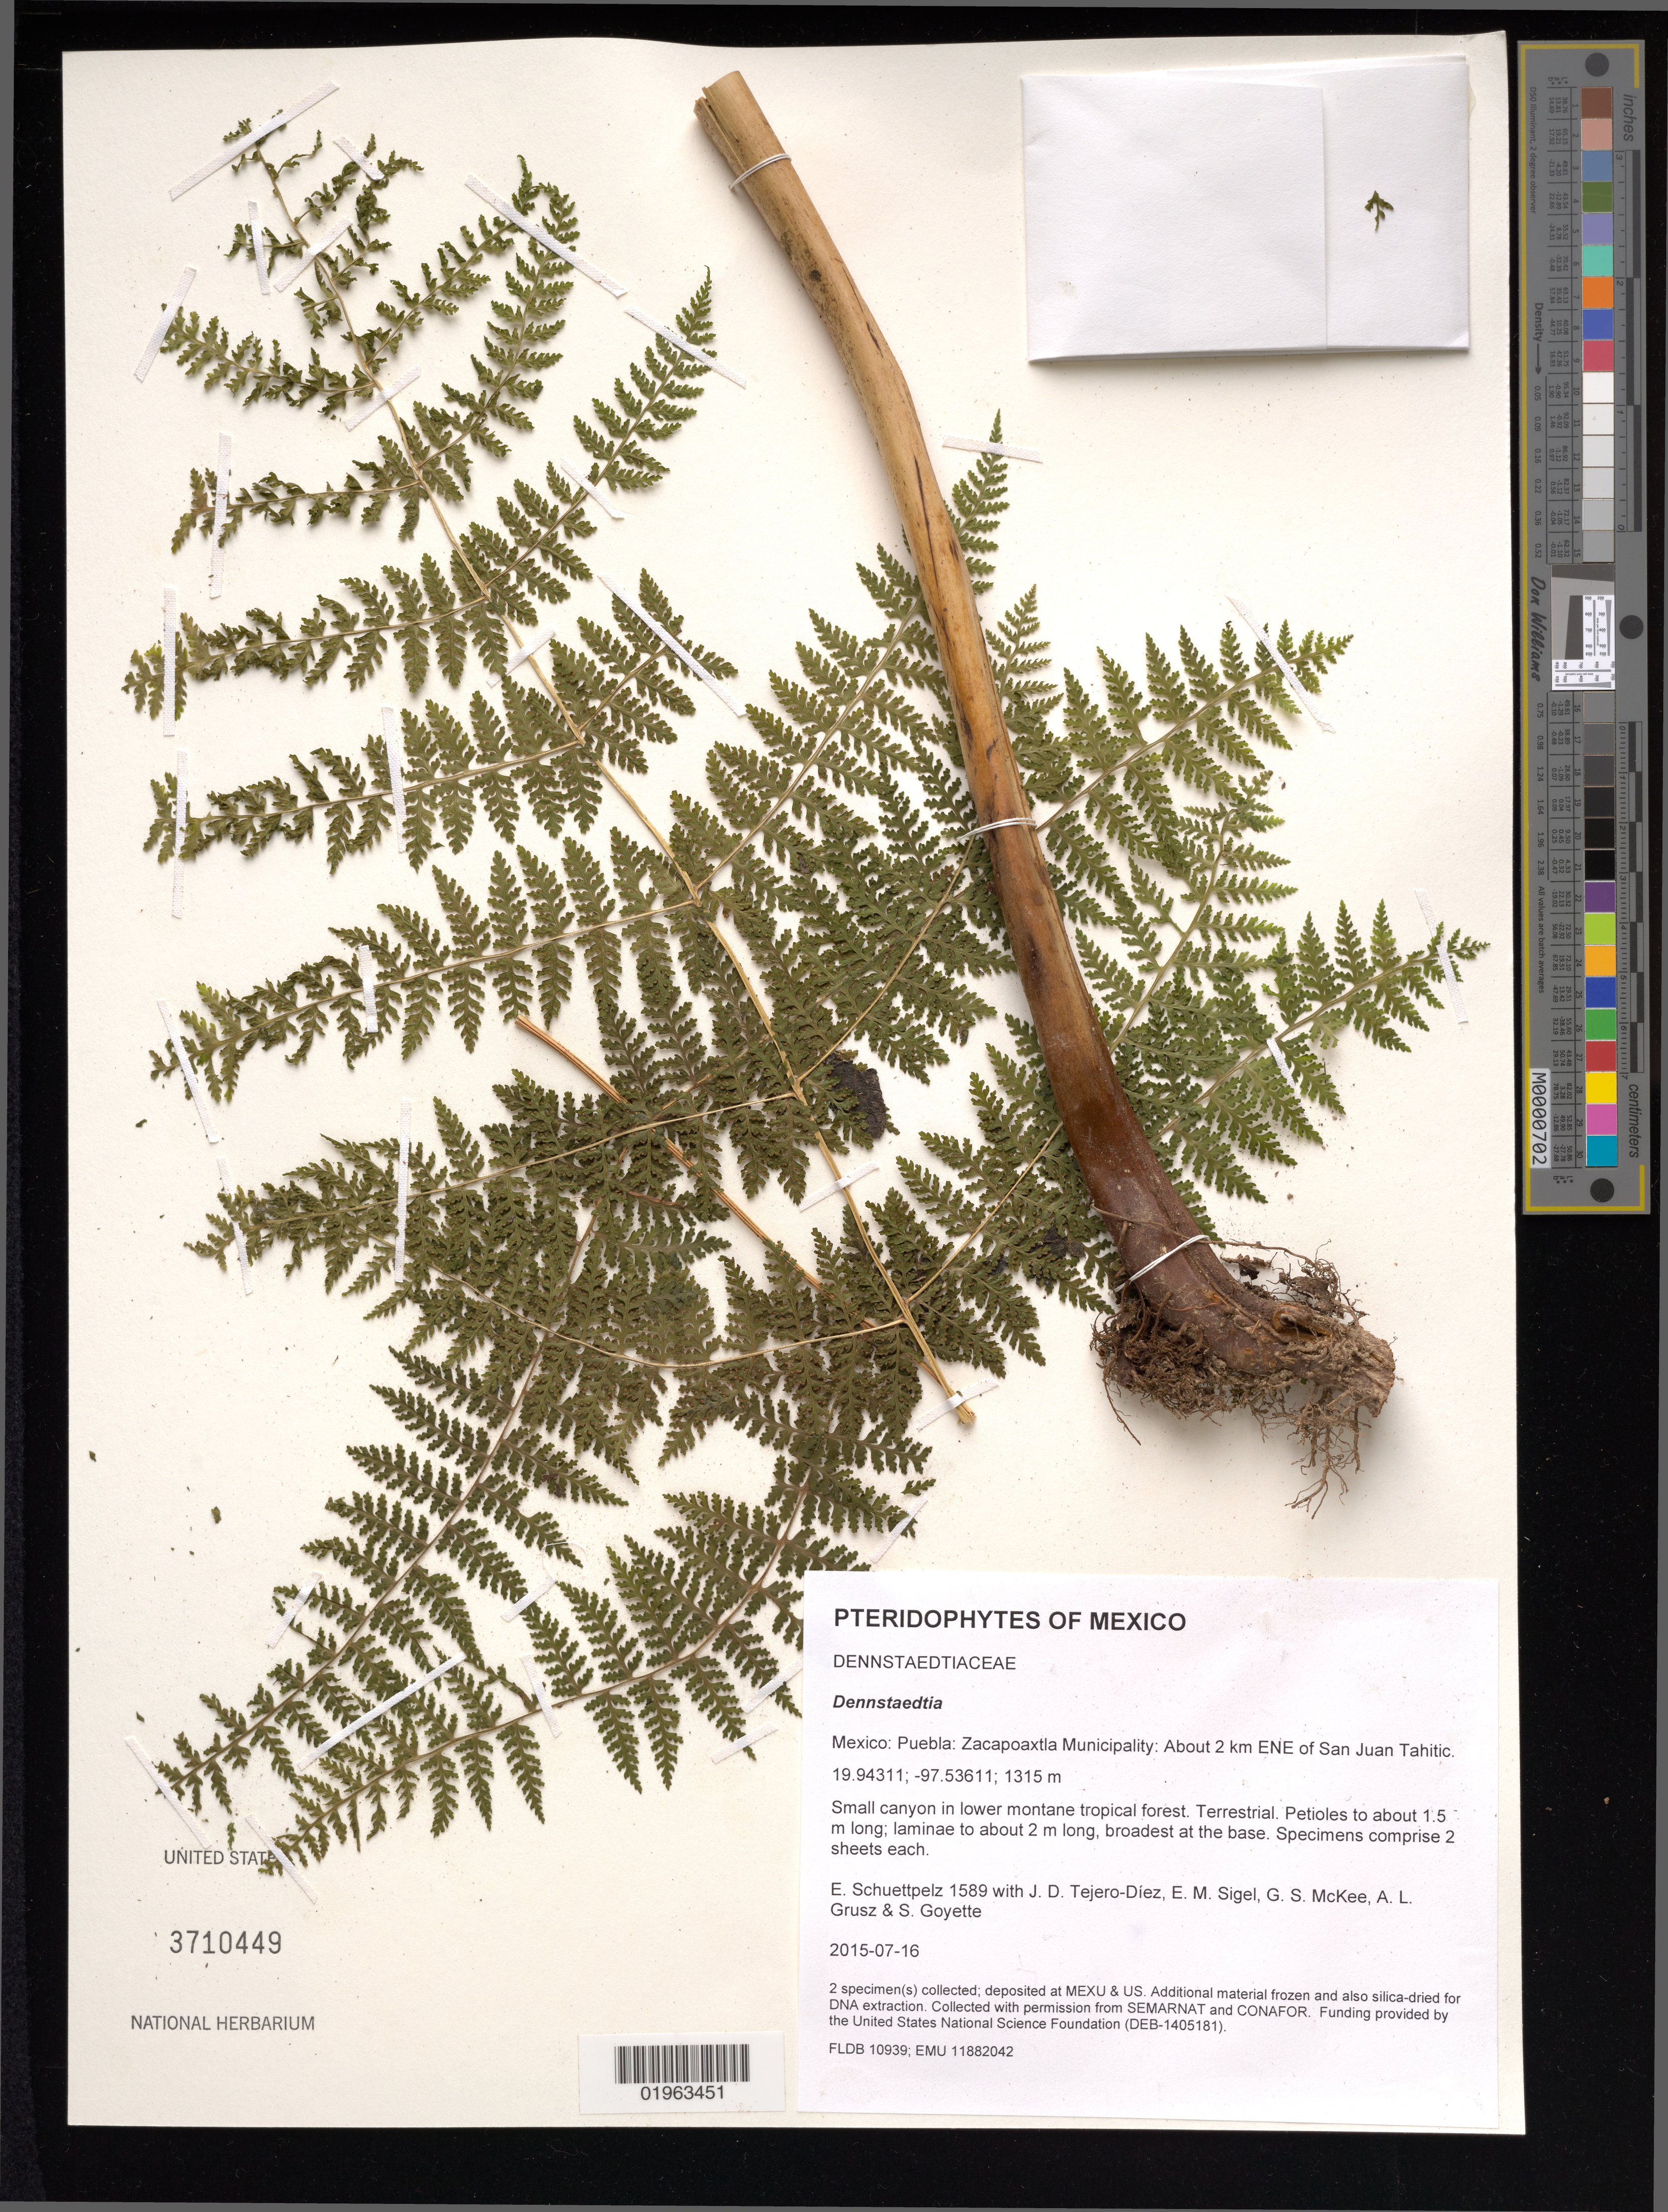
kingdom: Plantae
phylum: Tracheophyta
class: Polypodiopsida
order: Polypodiales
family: Dennstaedtiaceae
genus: Dennstaedtia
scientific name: Dennstaedtia sp.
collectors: E. Schuettpelz, D. Tejero-Díez, E. M. Sigel, G. S. McKee & A. Grusz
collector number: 1589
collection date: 2015-07-16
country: Mexico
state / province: Puebla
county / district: Zacapoaxtla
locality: About 2 km ENE of San Juan Tahitic.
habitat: Small canyon in lower montane tropical forest.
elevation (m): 1315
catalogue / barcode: US 3710449